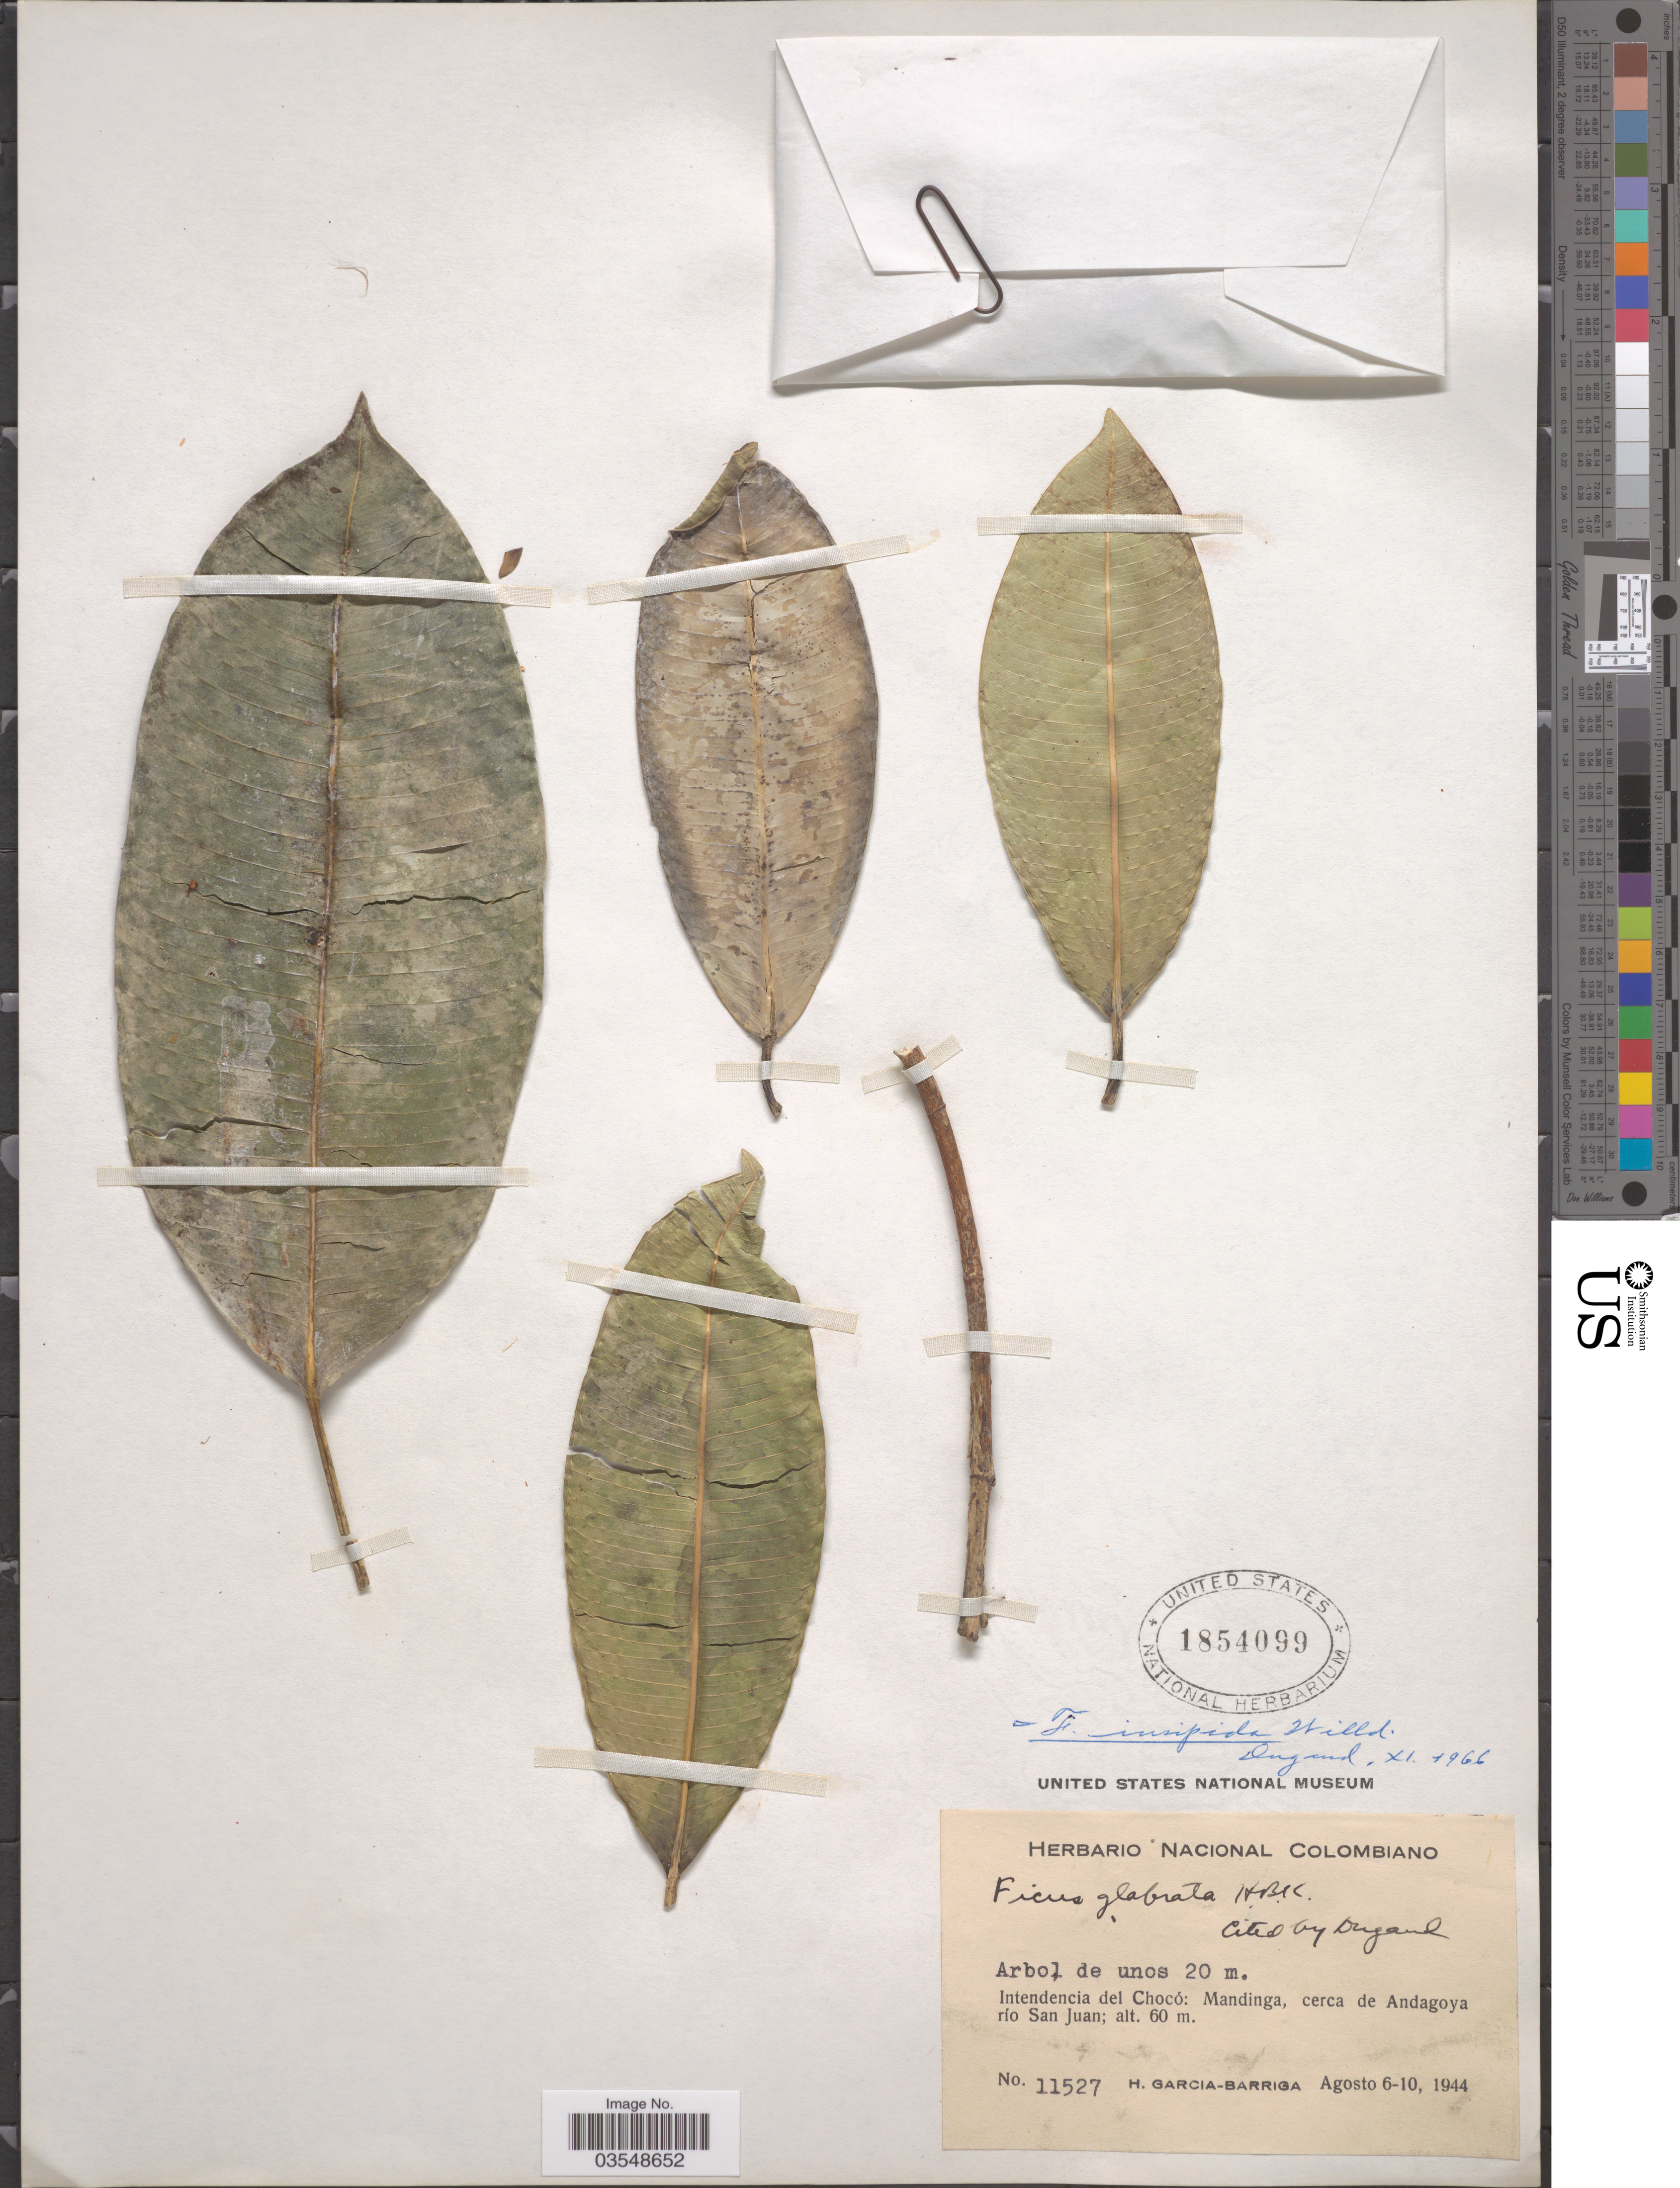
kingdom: Plantae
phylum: Tracheophyta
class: Magnoliopsida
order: Rosales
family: Moraceae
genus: Ficus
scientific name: Ficus glabrata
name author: Kunth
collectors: H. García Barriga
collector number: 11527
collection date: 1944-08-06/1944-08-10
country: Colombia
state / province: Chocó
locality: Intendencia del Chocó: Mandinga, cerca de Andagoya río San Juan.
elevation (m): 60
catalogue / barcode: US 1854099